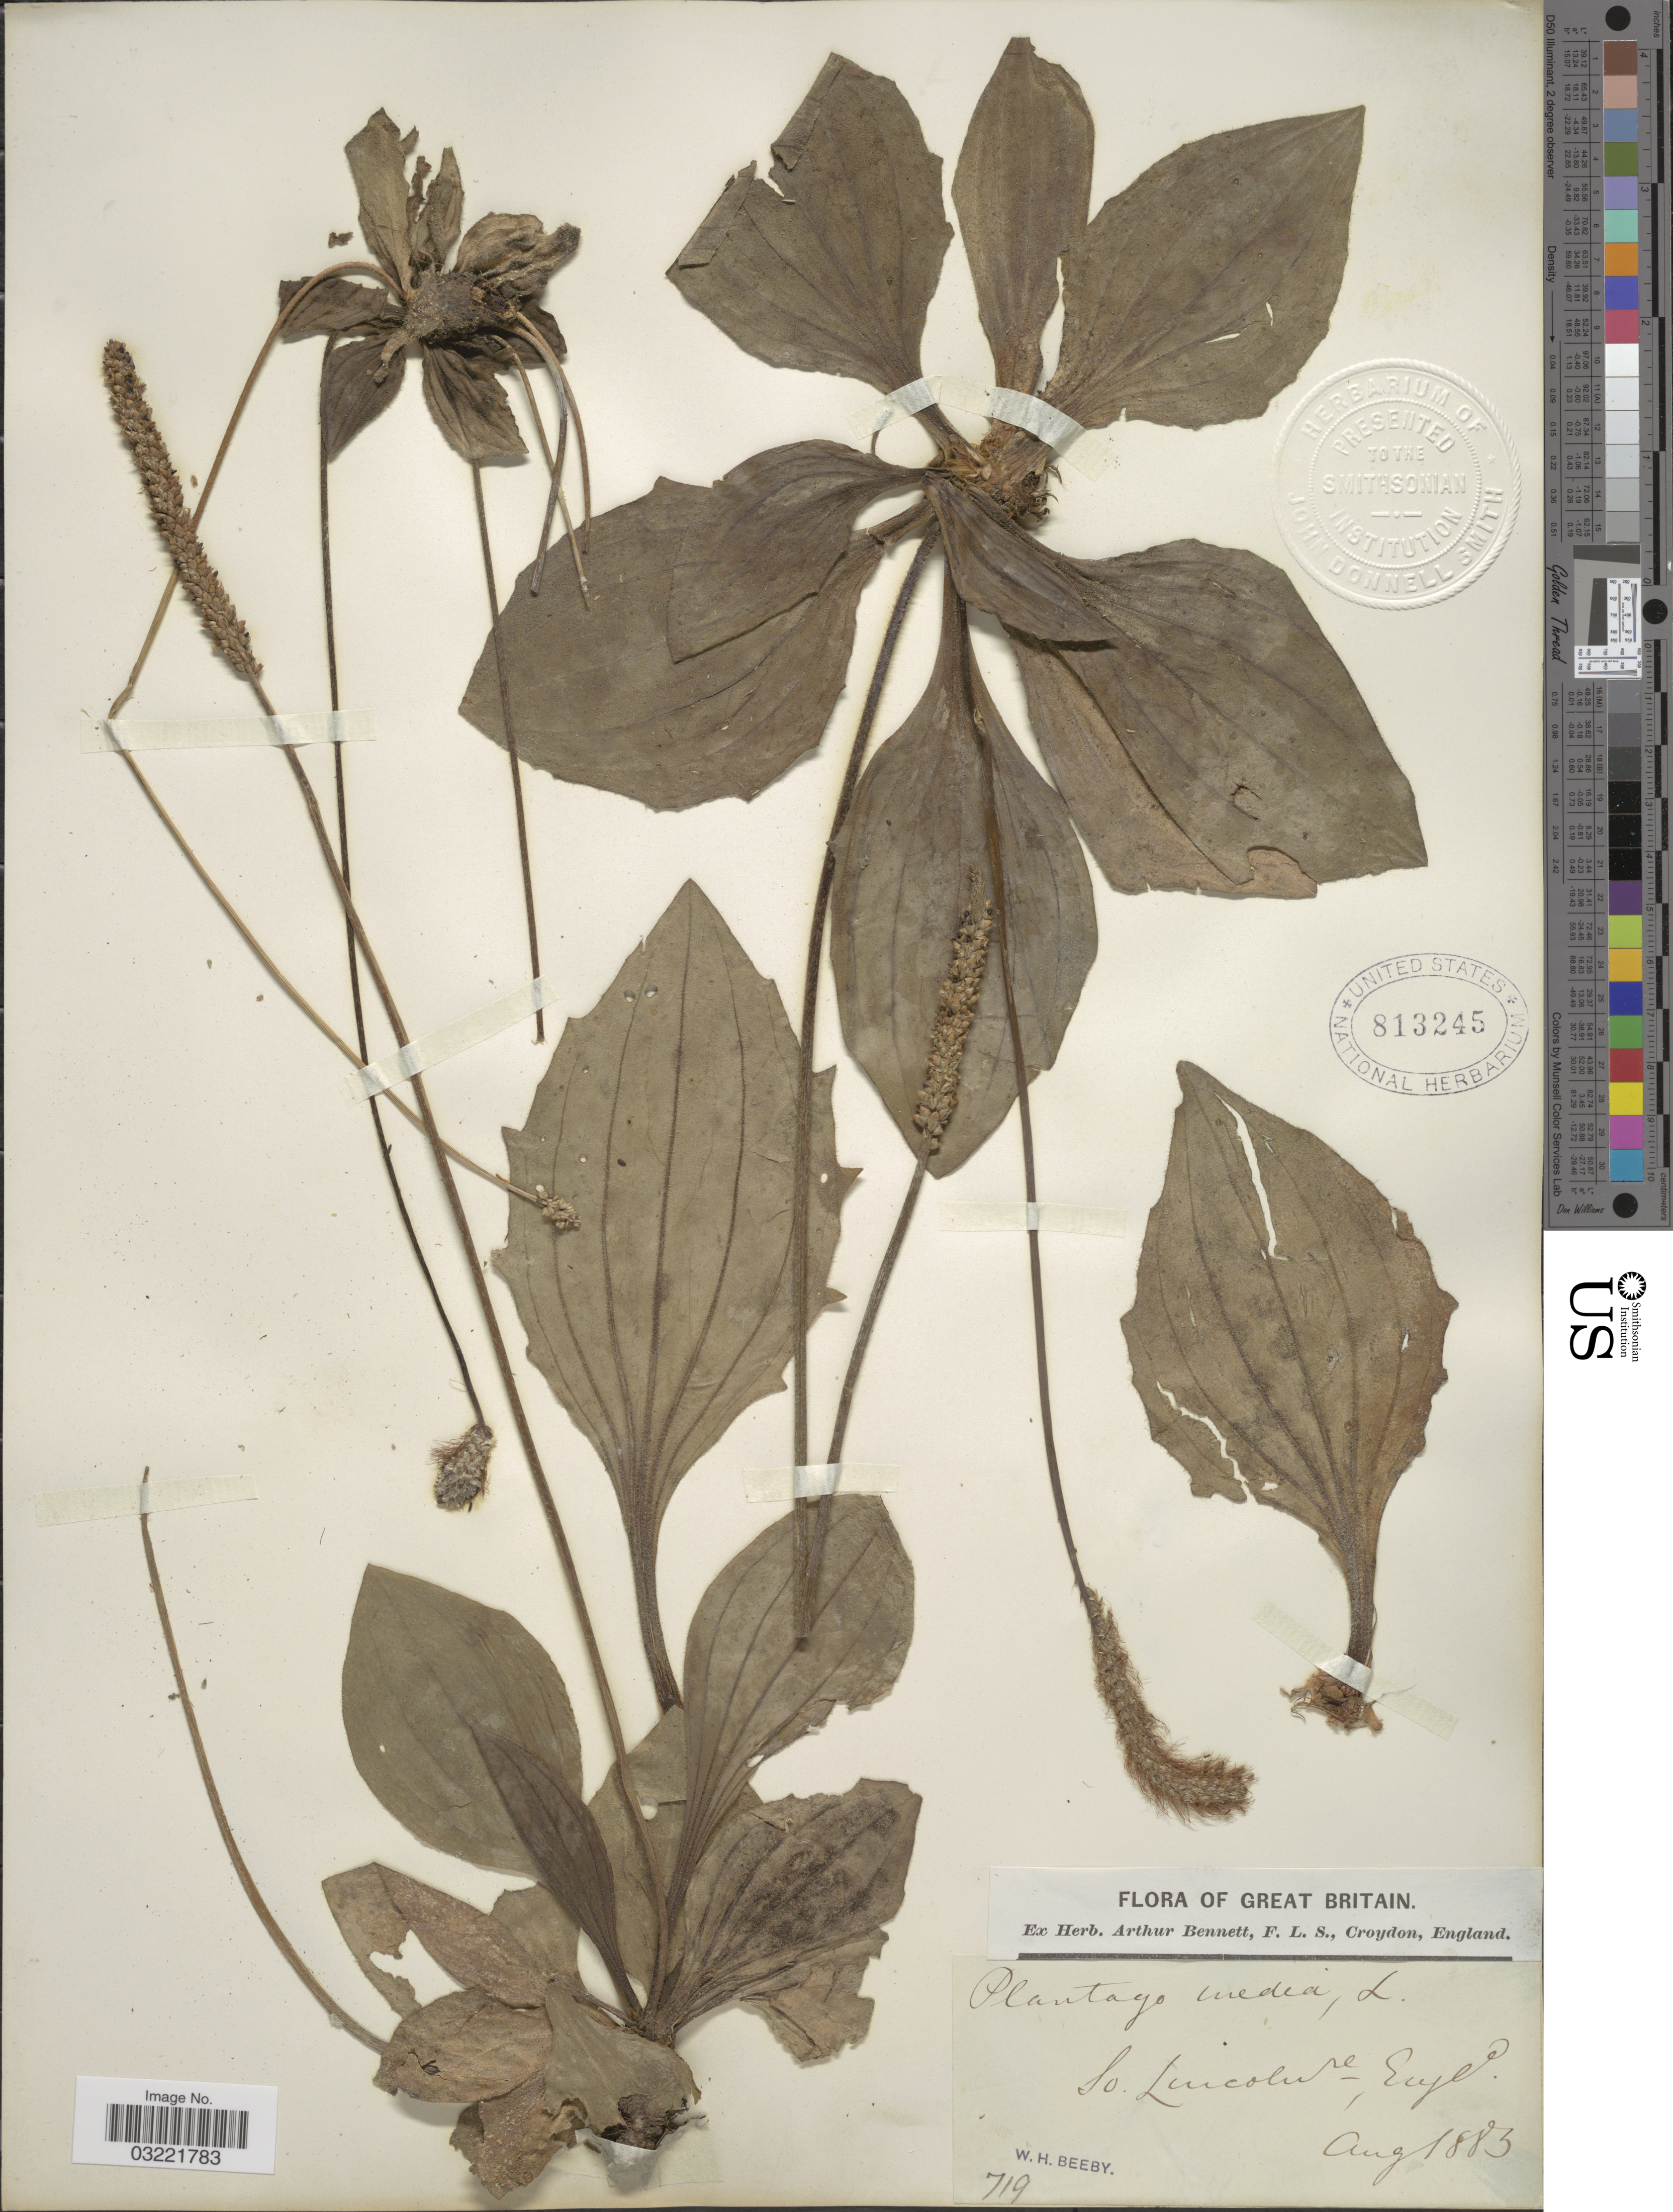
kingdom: Plantae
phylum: Tracheophyta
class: Magnoliopsida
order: Lamiales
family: Plantaginaceae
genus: Plantago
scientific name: Plantago media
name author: L.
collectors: W. Beeby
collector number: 719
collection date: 1883-08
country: United Kingdom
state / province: England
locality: Great Britain. So. Lincolnre, Engld.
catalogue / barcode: US 813245